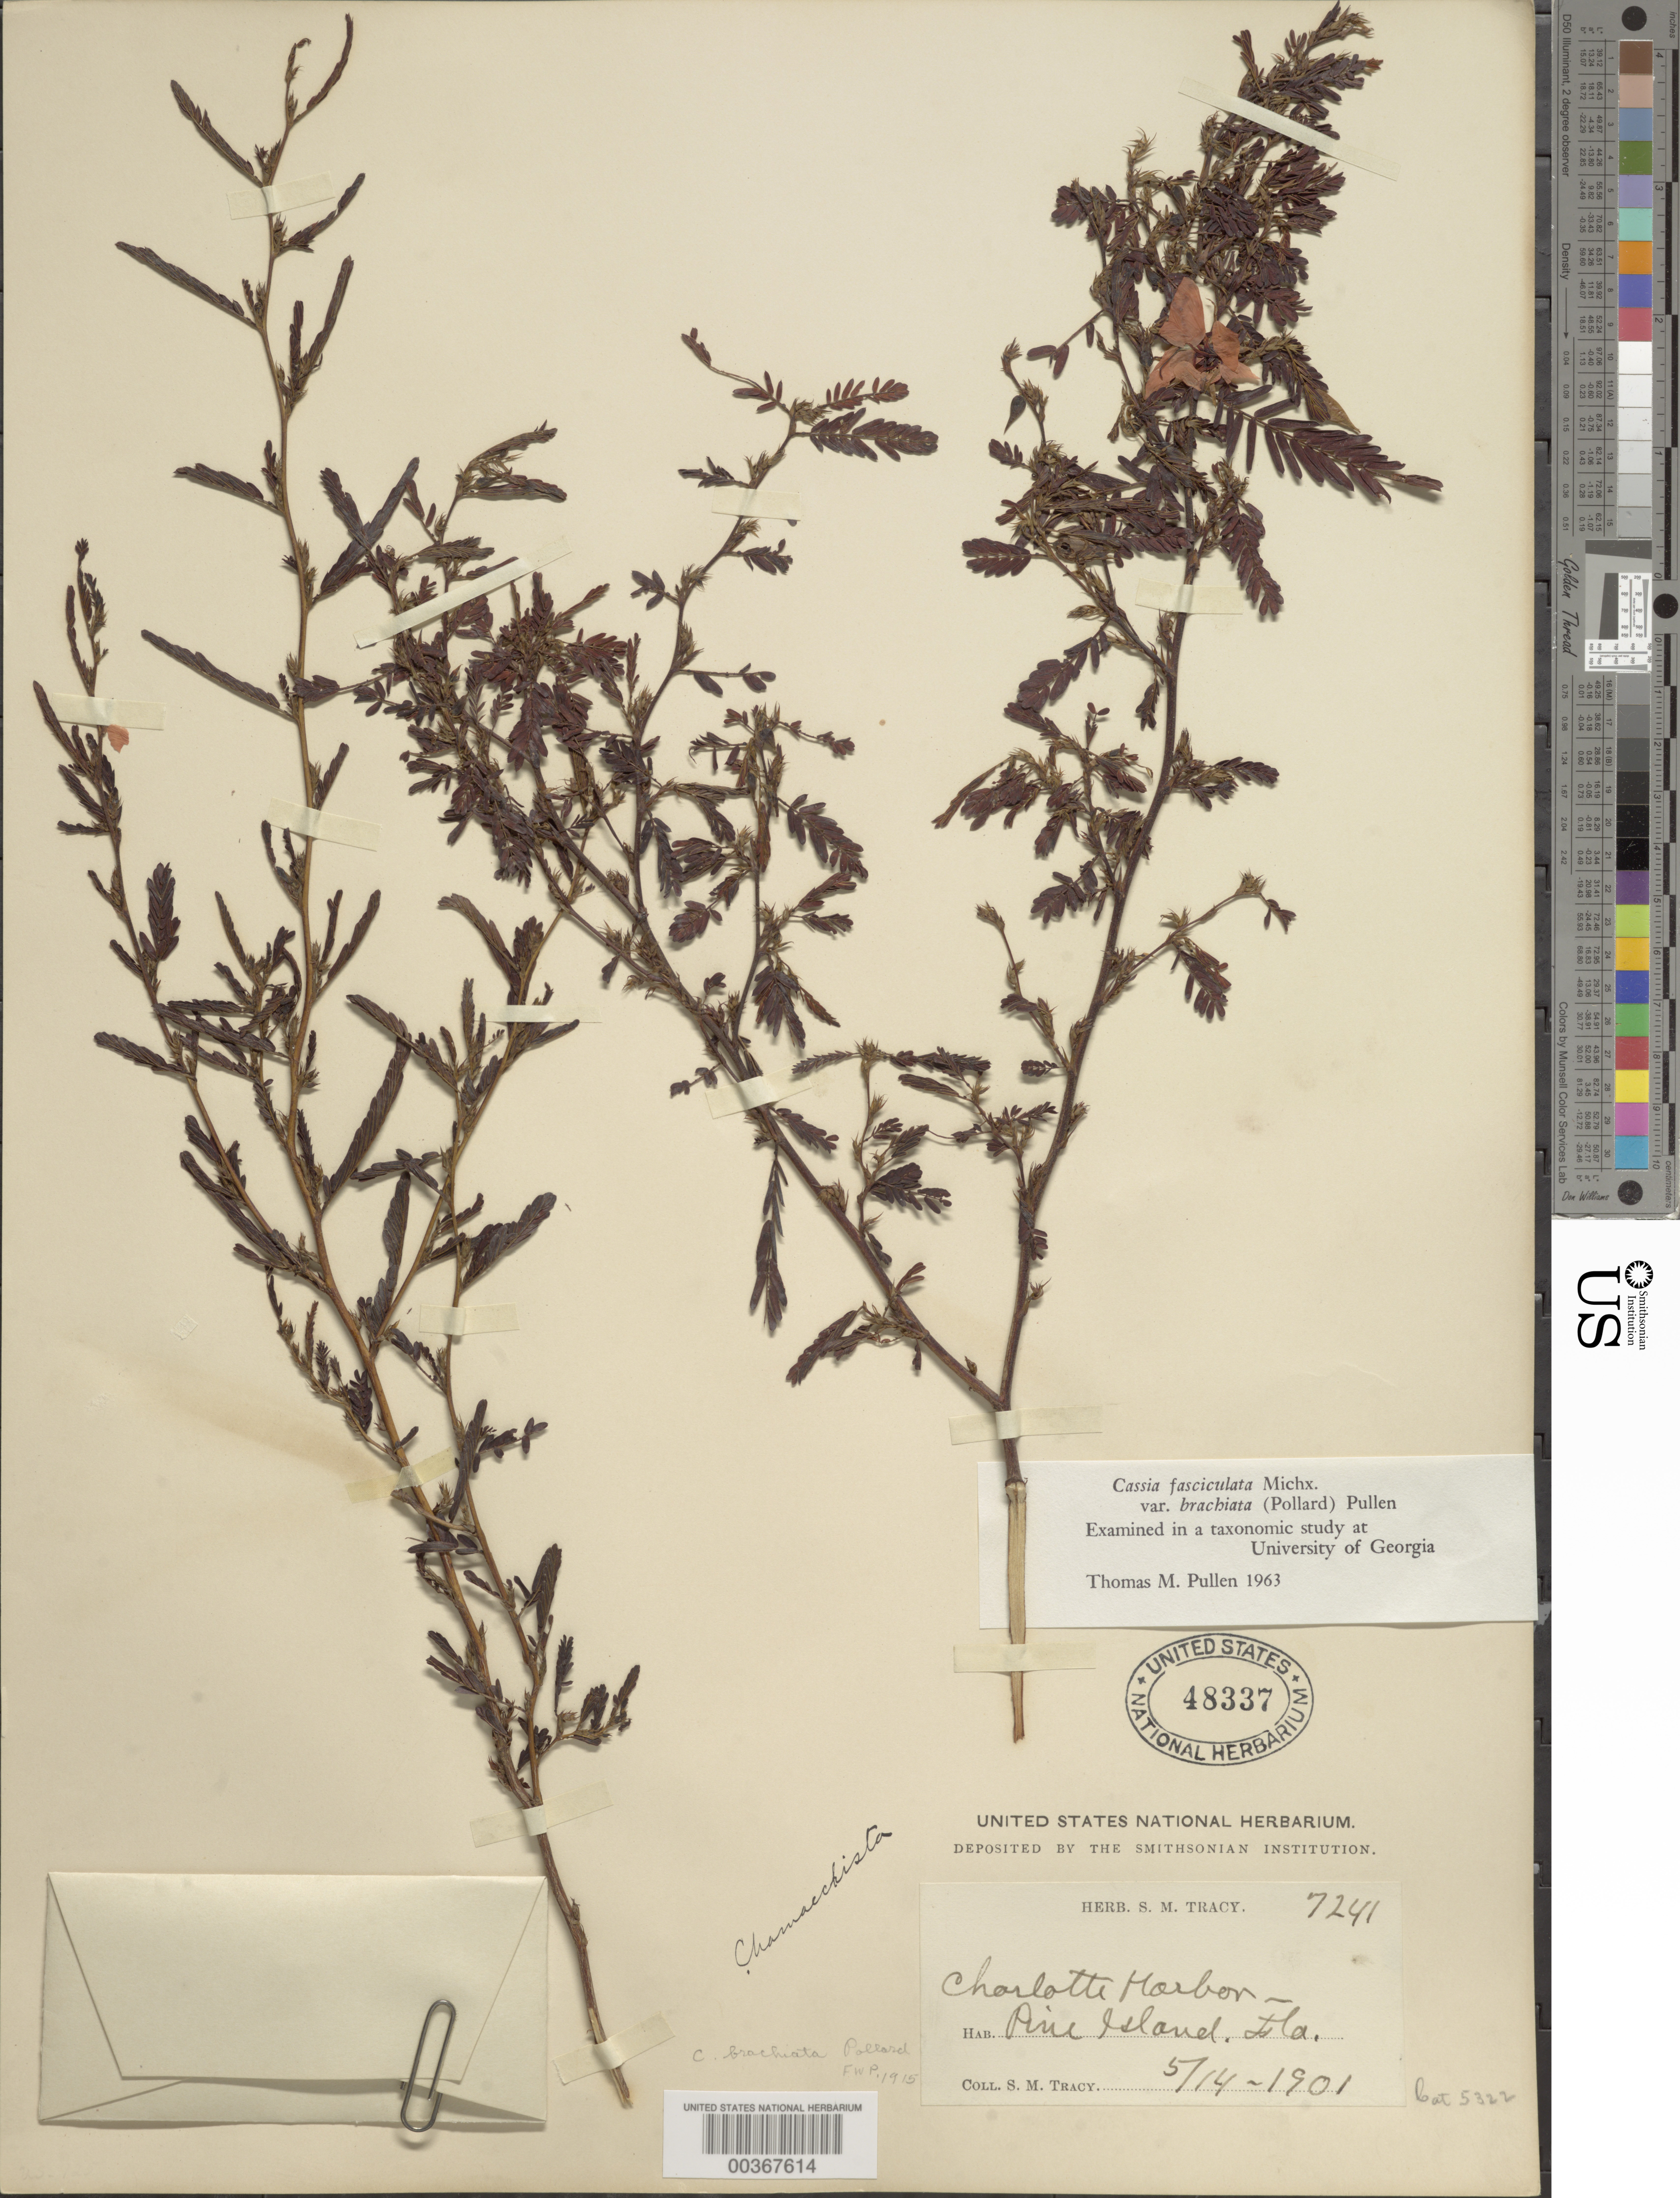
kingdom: Plantae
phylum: Tracheophyta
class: Magnoliopsida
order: Fabales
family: Fabaceae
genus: Chamaecrista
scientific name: Chamaecrista fasciculata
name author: (Michx.) Greene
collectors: S. M. Tracy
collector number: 7241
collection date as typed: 14 May 1901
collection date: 1901-05-14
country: United States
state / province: Florida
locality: Pine i.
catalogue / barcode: US 48337